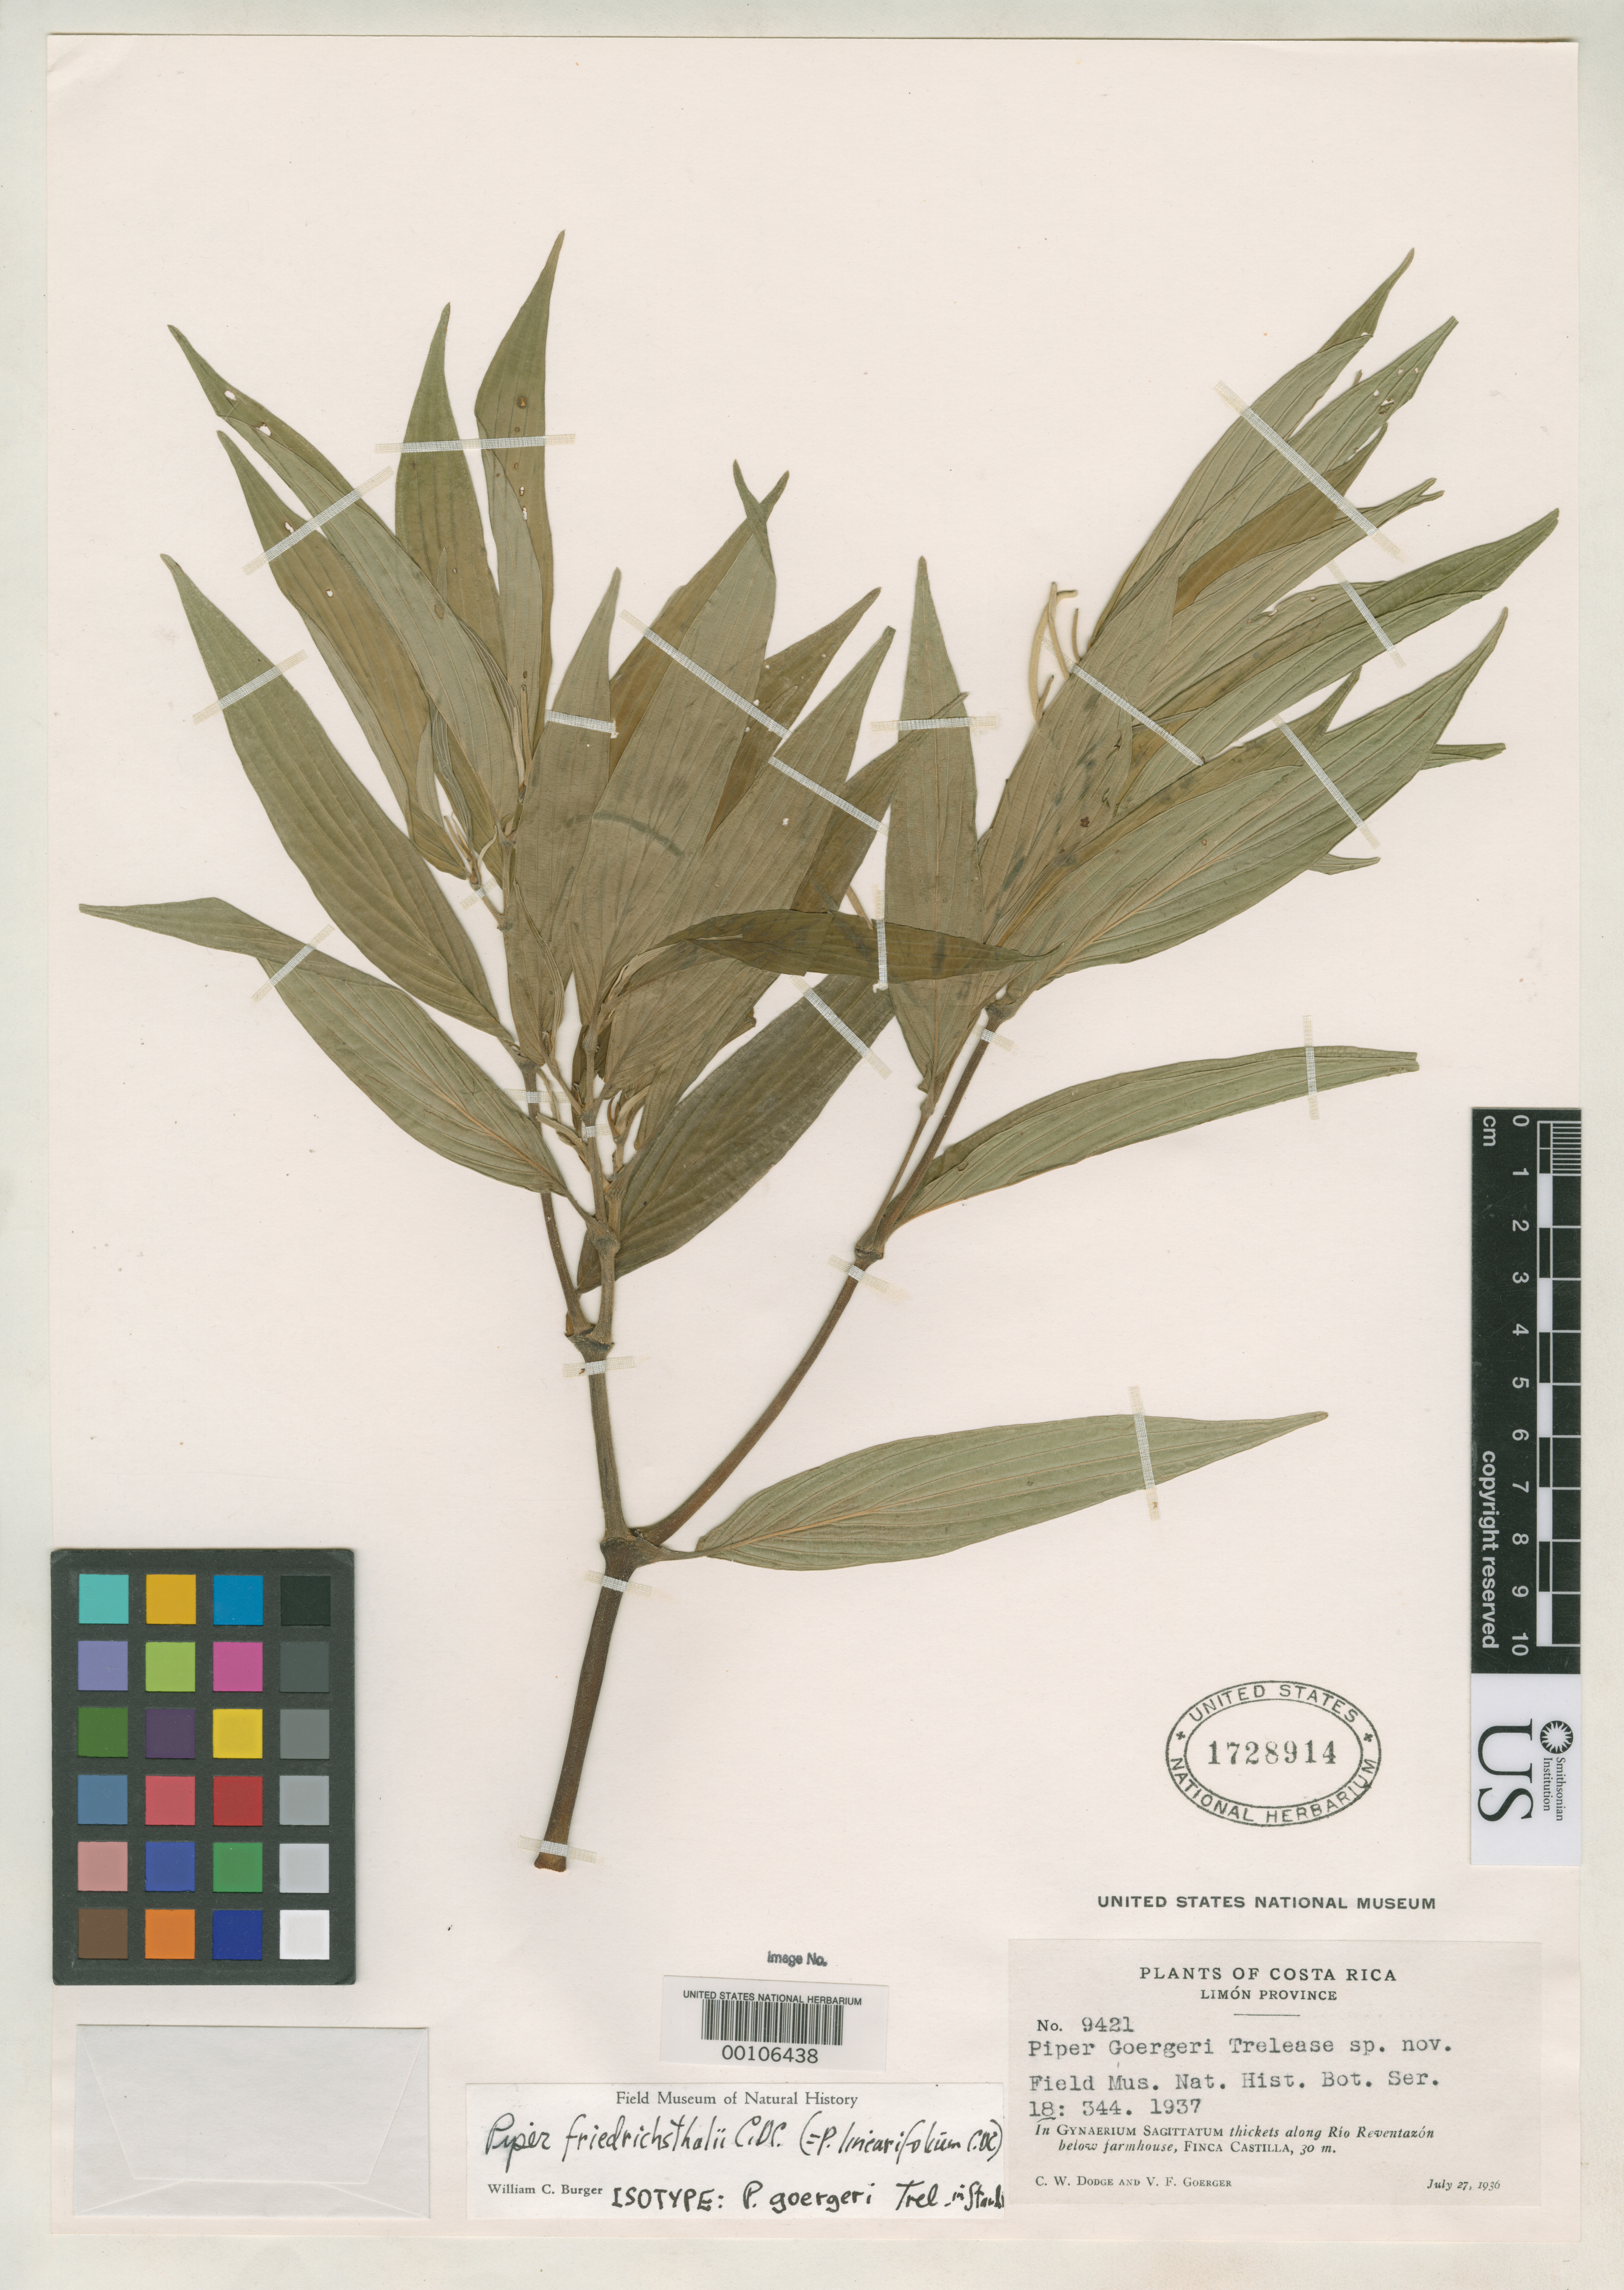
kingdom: Plantae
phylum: Tracheophyta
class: Magnoliopsida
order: Piperales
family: Piperaceae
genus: Piper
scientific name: Piper goergeri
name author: Trel. in Standl.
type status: Isotype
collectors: C. Dodge & V. Goerger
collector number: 9421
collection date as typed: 27 Jul 1936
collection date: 1936-07-27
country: Costa Rica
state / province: Limón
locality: Rio Reventazon.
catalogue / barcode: US 1728914